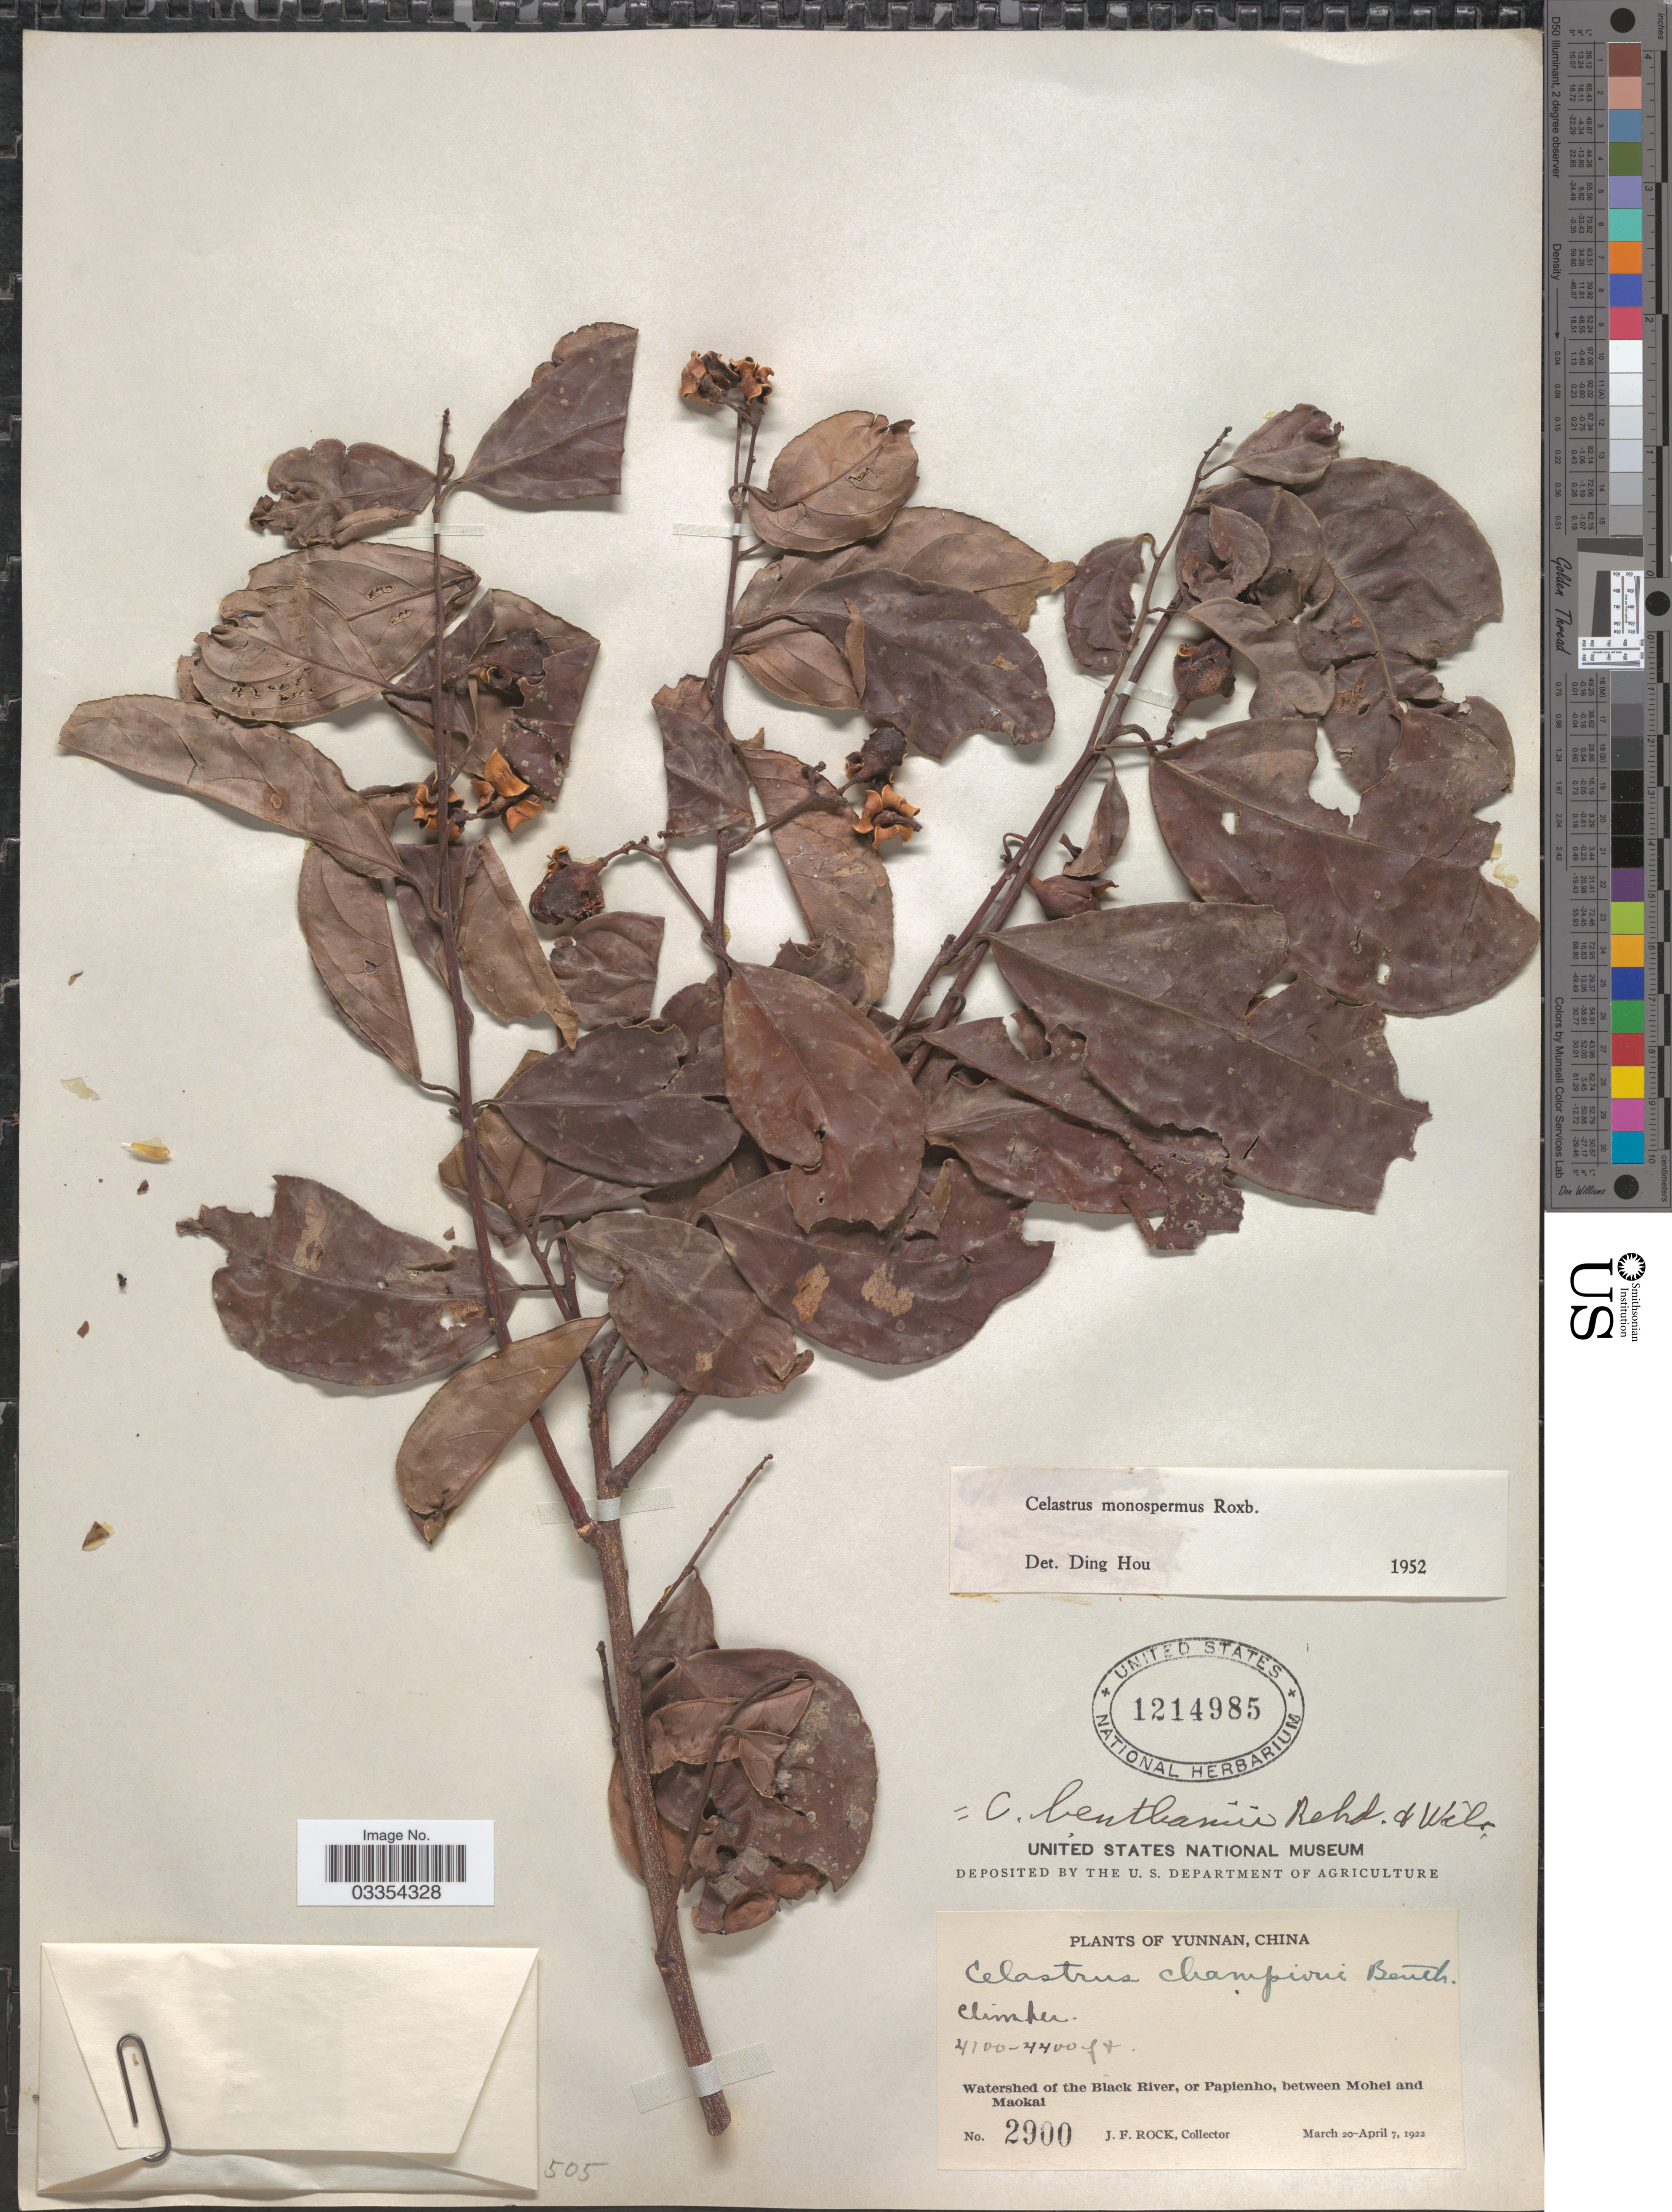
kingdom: Plantae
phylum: Tracheophyta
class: Magnoliopsida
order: Celastrales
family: Celastraceae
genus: Celastrus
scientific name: Celastrus monospermus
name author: Roxb.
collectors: J. Rock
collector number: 2900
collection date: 1922-03-20/1922-04-07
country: China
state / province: Yunnan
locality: Watershed of the Black River, or Papienho, between Mohei and Maokai.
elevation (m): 1250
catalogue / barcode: US 1214985